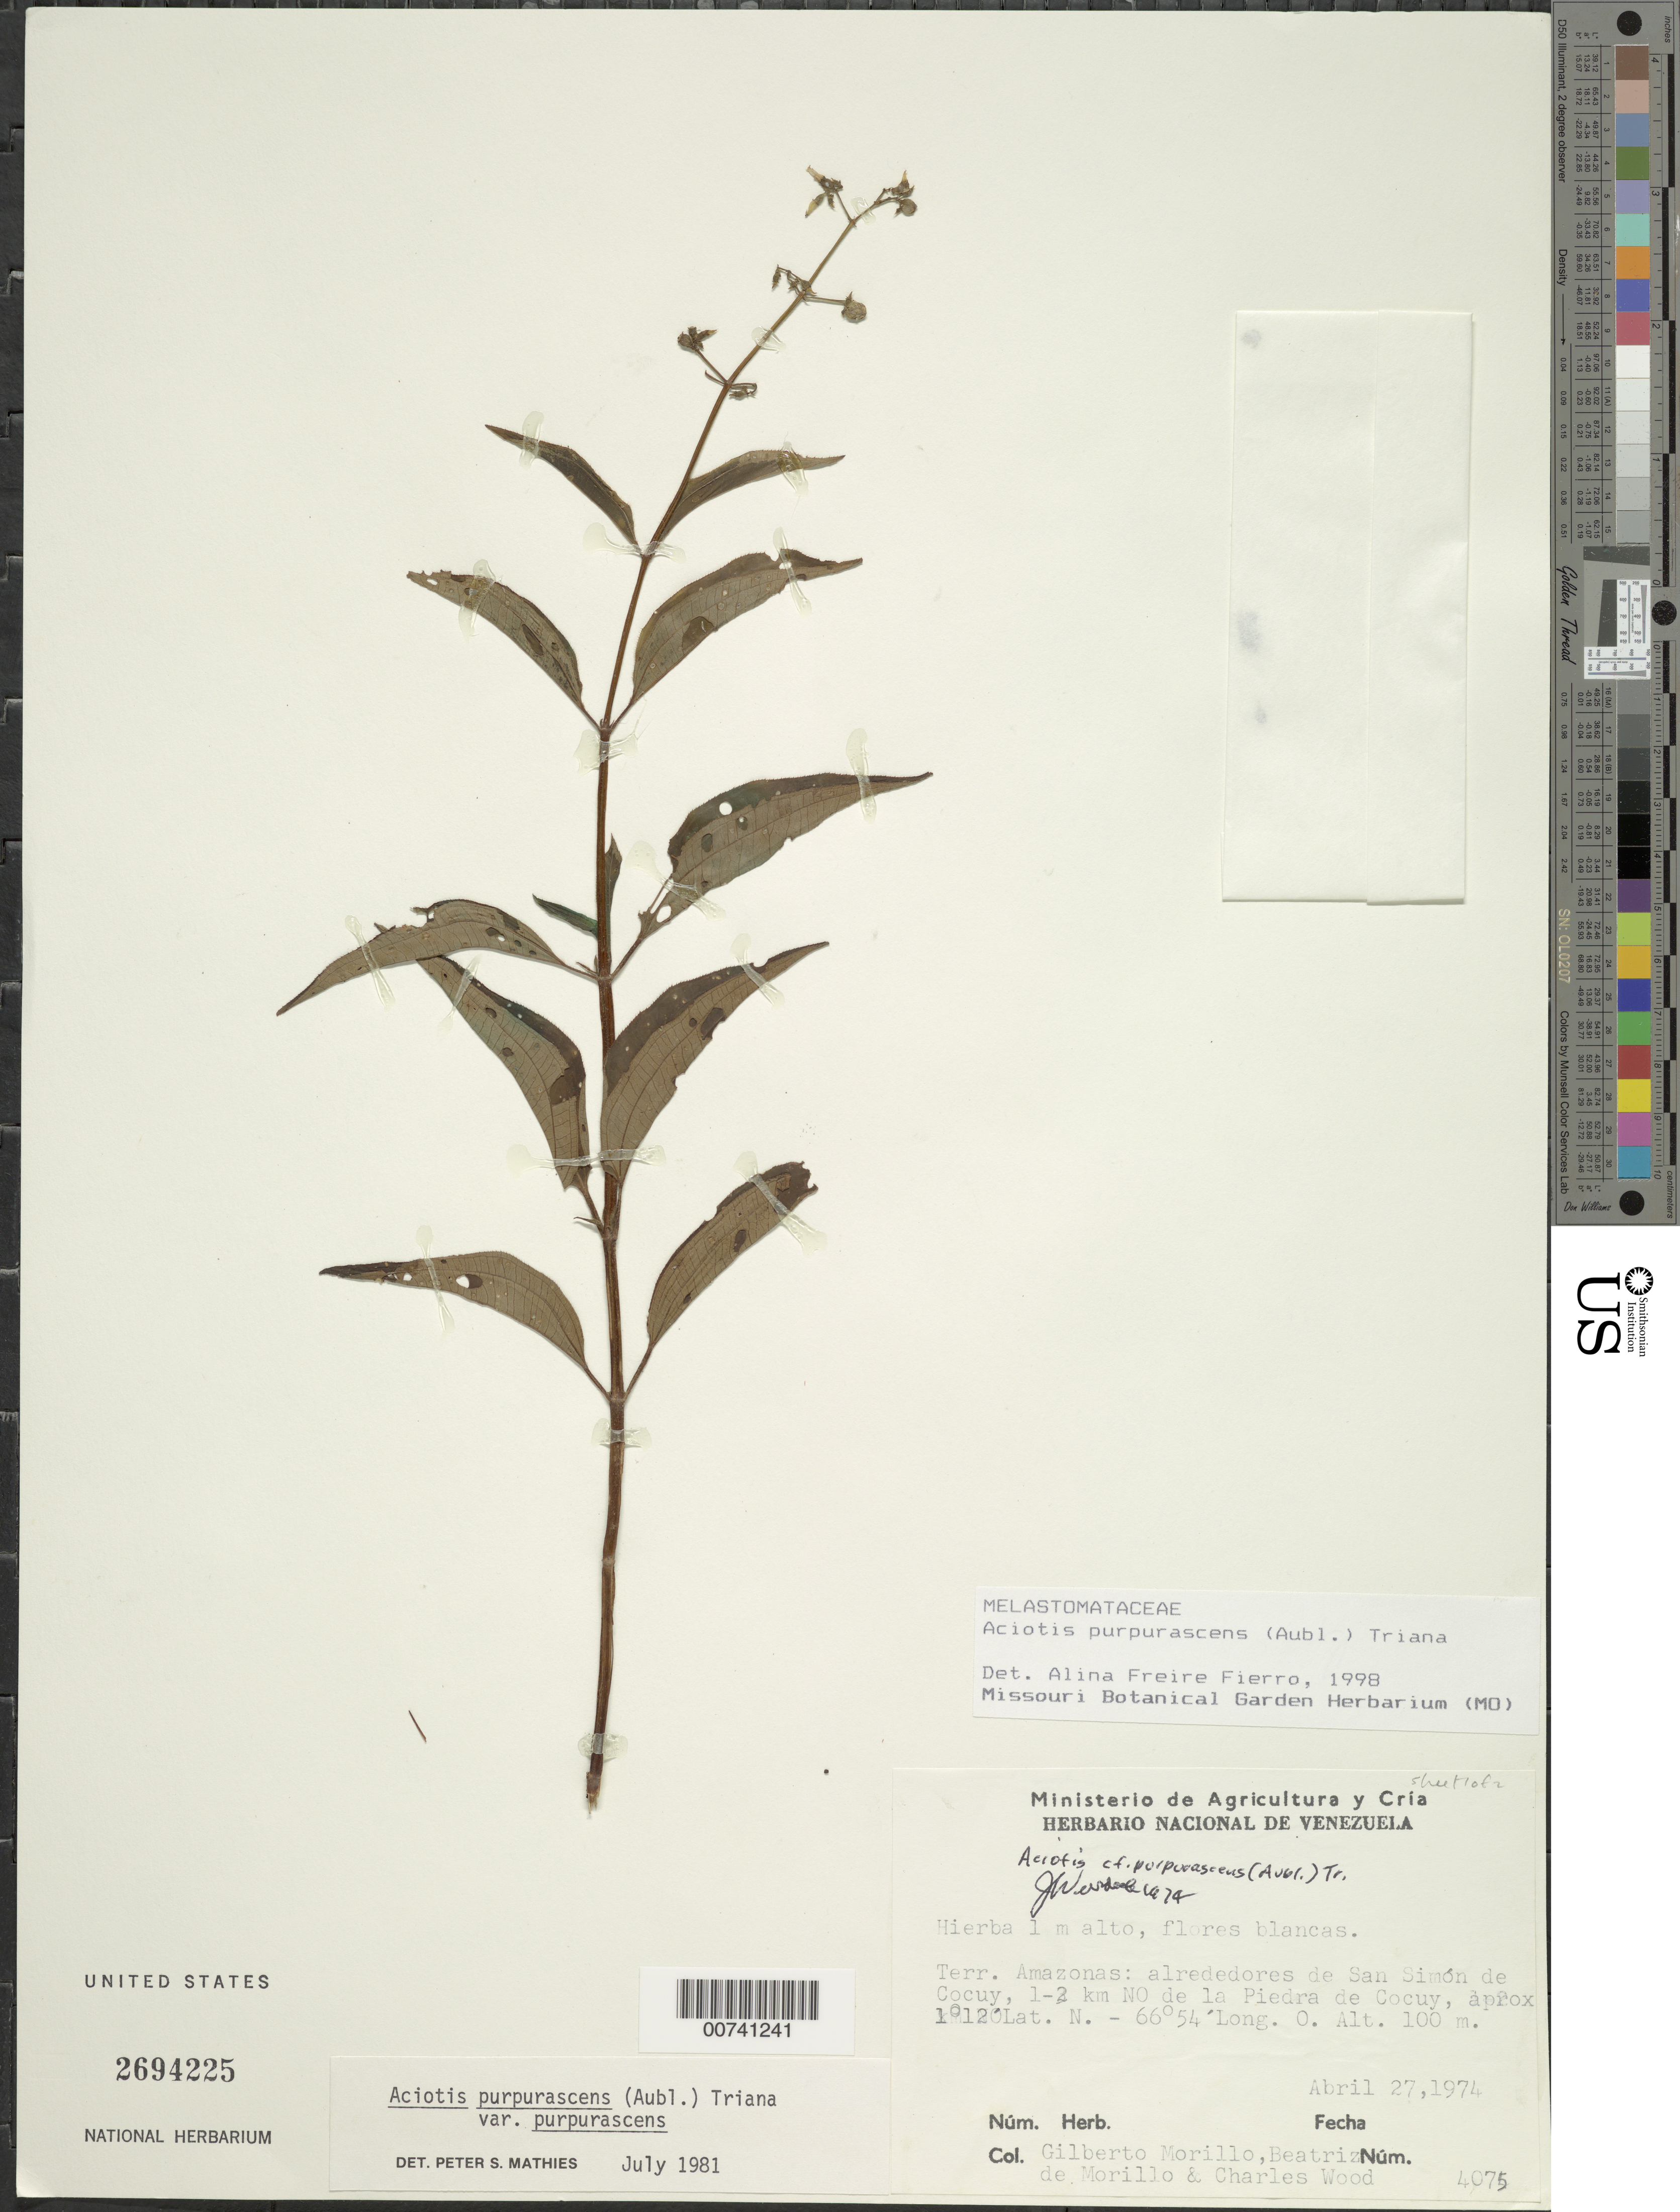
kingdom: Plantae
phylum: Tracheophyta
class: Magnoliopsida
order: Myrtales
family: Melastomataceae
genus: Aciotis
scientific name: Aciotis purpurascens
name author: (Aubl.) Triana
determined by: Freire-Fierro, A.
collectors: G. Morillo, B. Morillo & C. Wood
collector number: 4075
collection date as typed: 27-Apr-74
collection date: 1974-04-27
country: Venezuela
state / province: Amazonas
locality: San Simon de Cocuy, 1-2 km N of Piedra de Cocuy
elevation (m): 100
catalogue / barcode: US 2694225